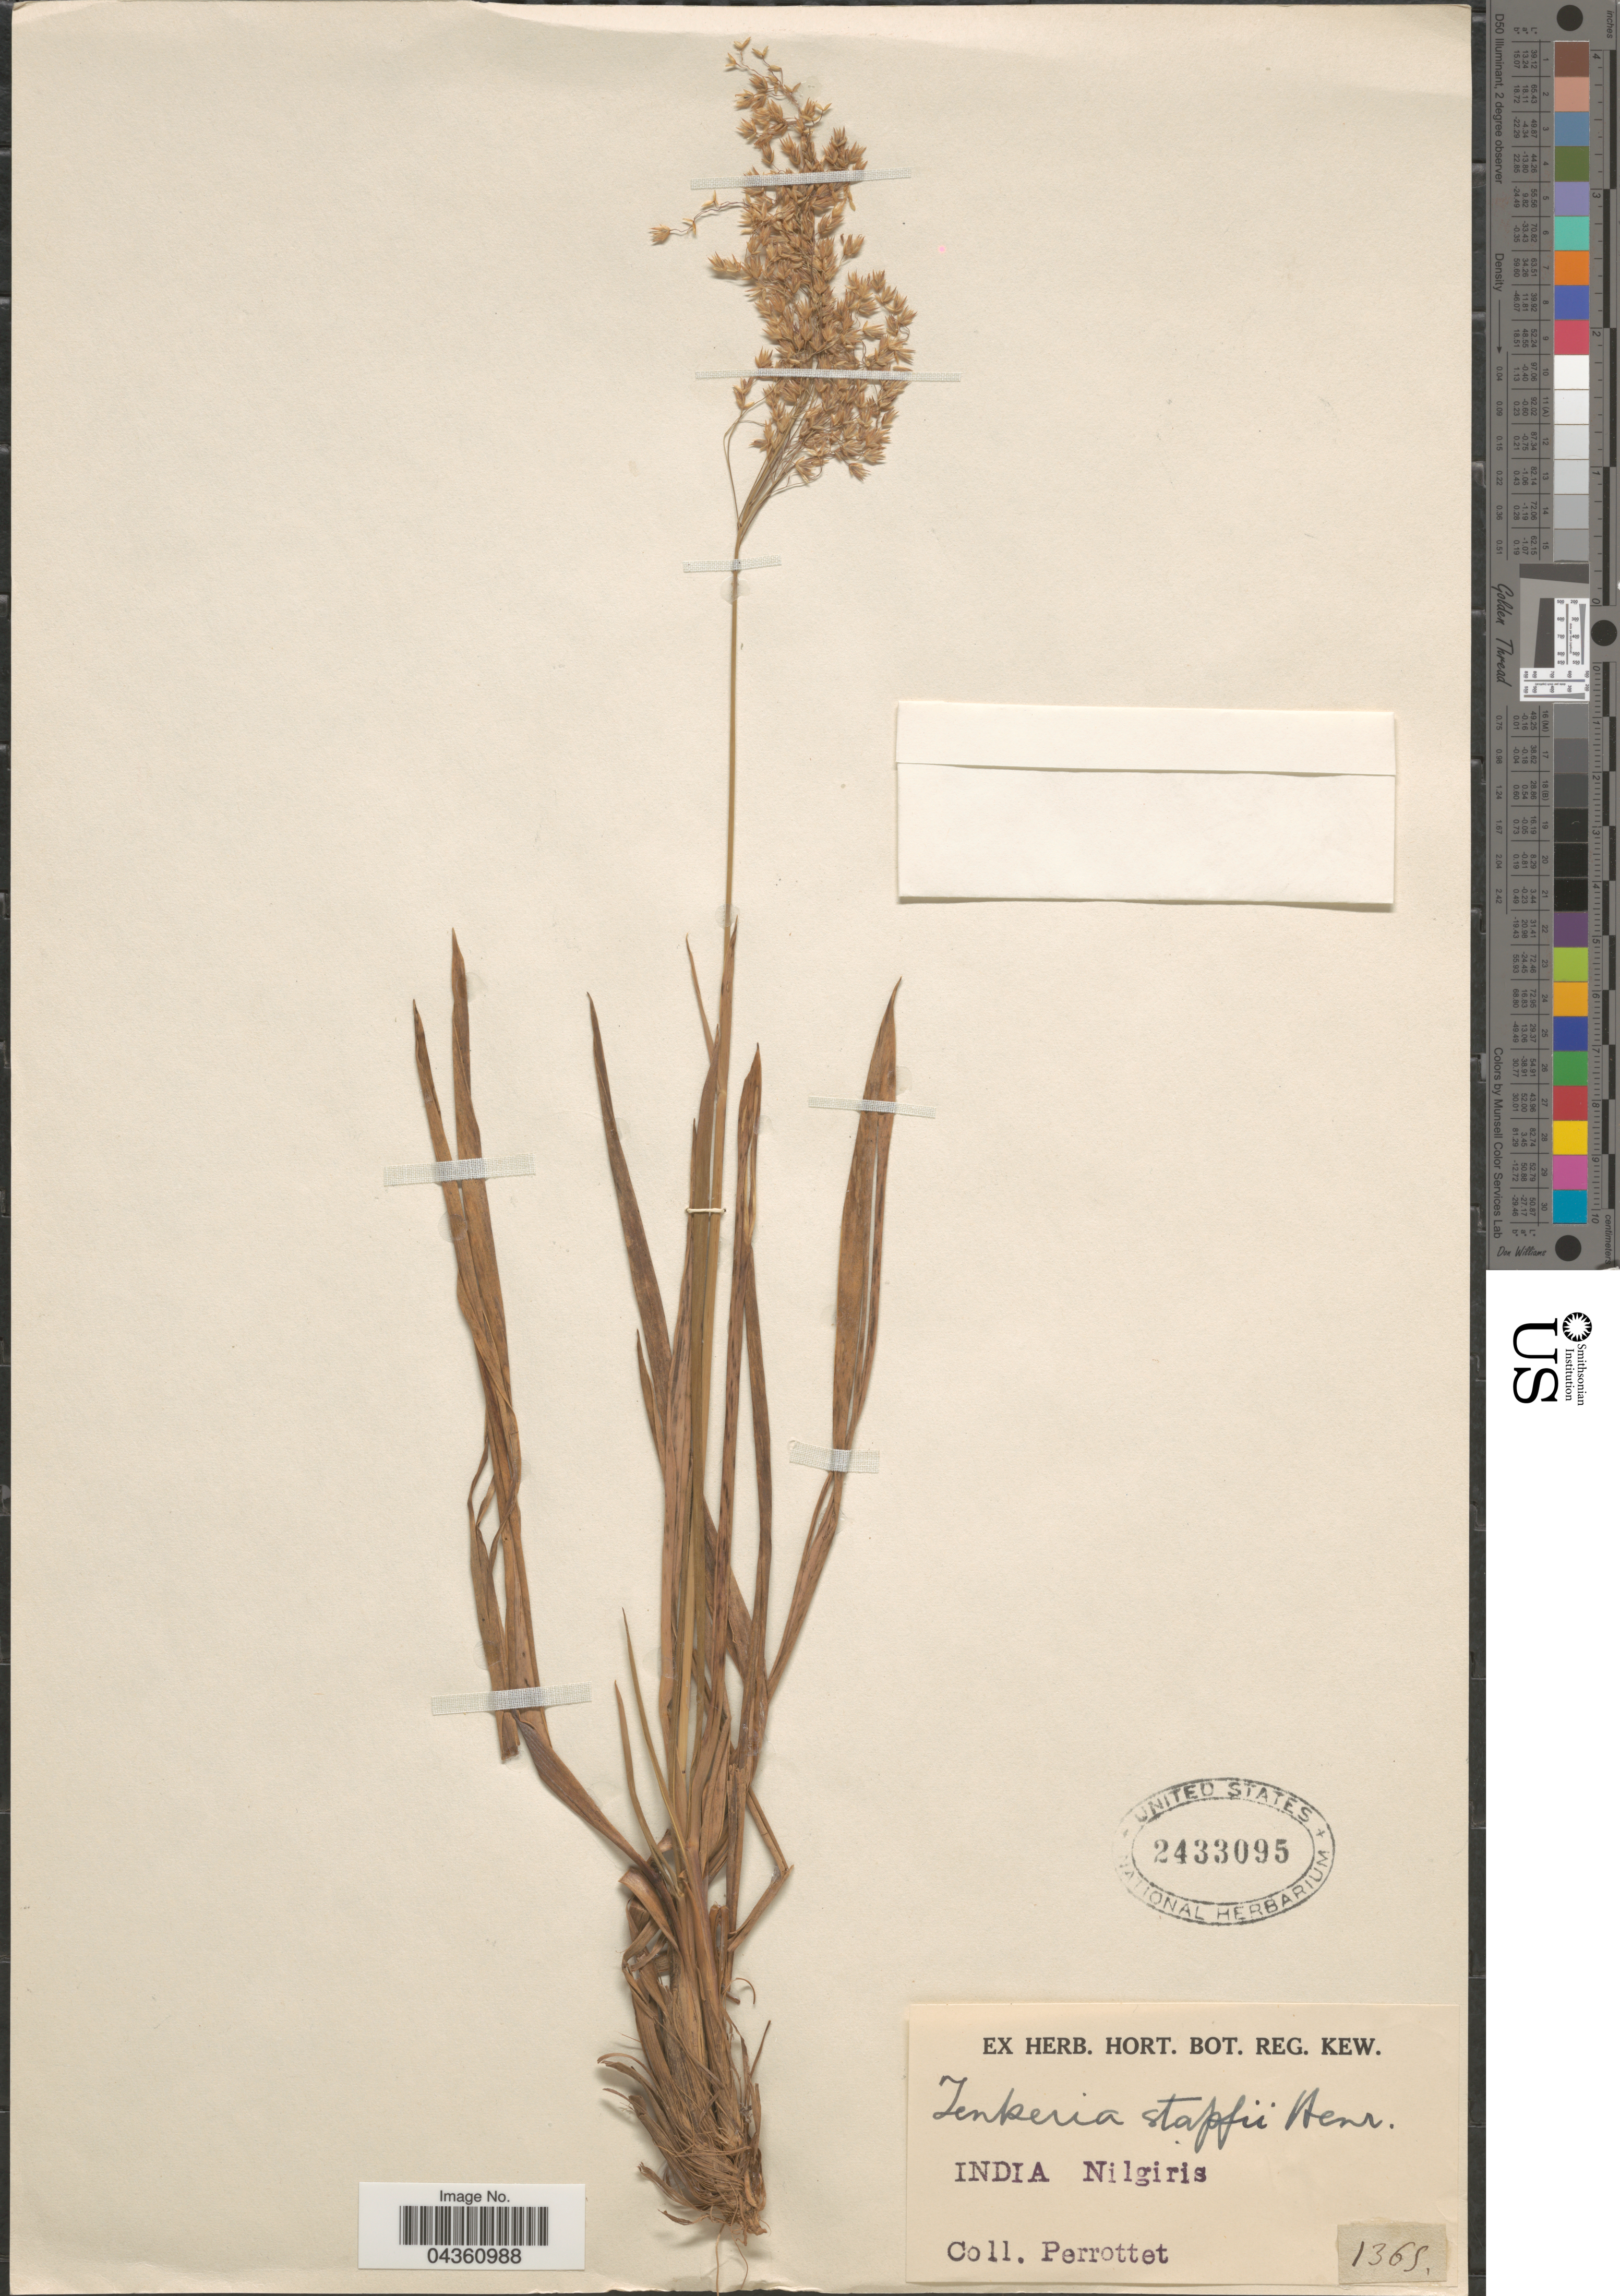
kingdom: Plantae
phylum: Tracheophyta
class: Liliopsida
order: Poales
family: Poaceae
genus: Zenkeria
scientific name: Zenkeria stapfii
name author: Henr.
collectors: Perrottet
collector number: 1365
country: India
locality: Nilgiris.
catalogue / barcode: US 2433095